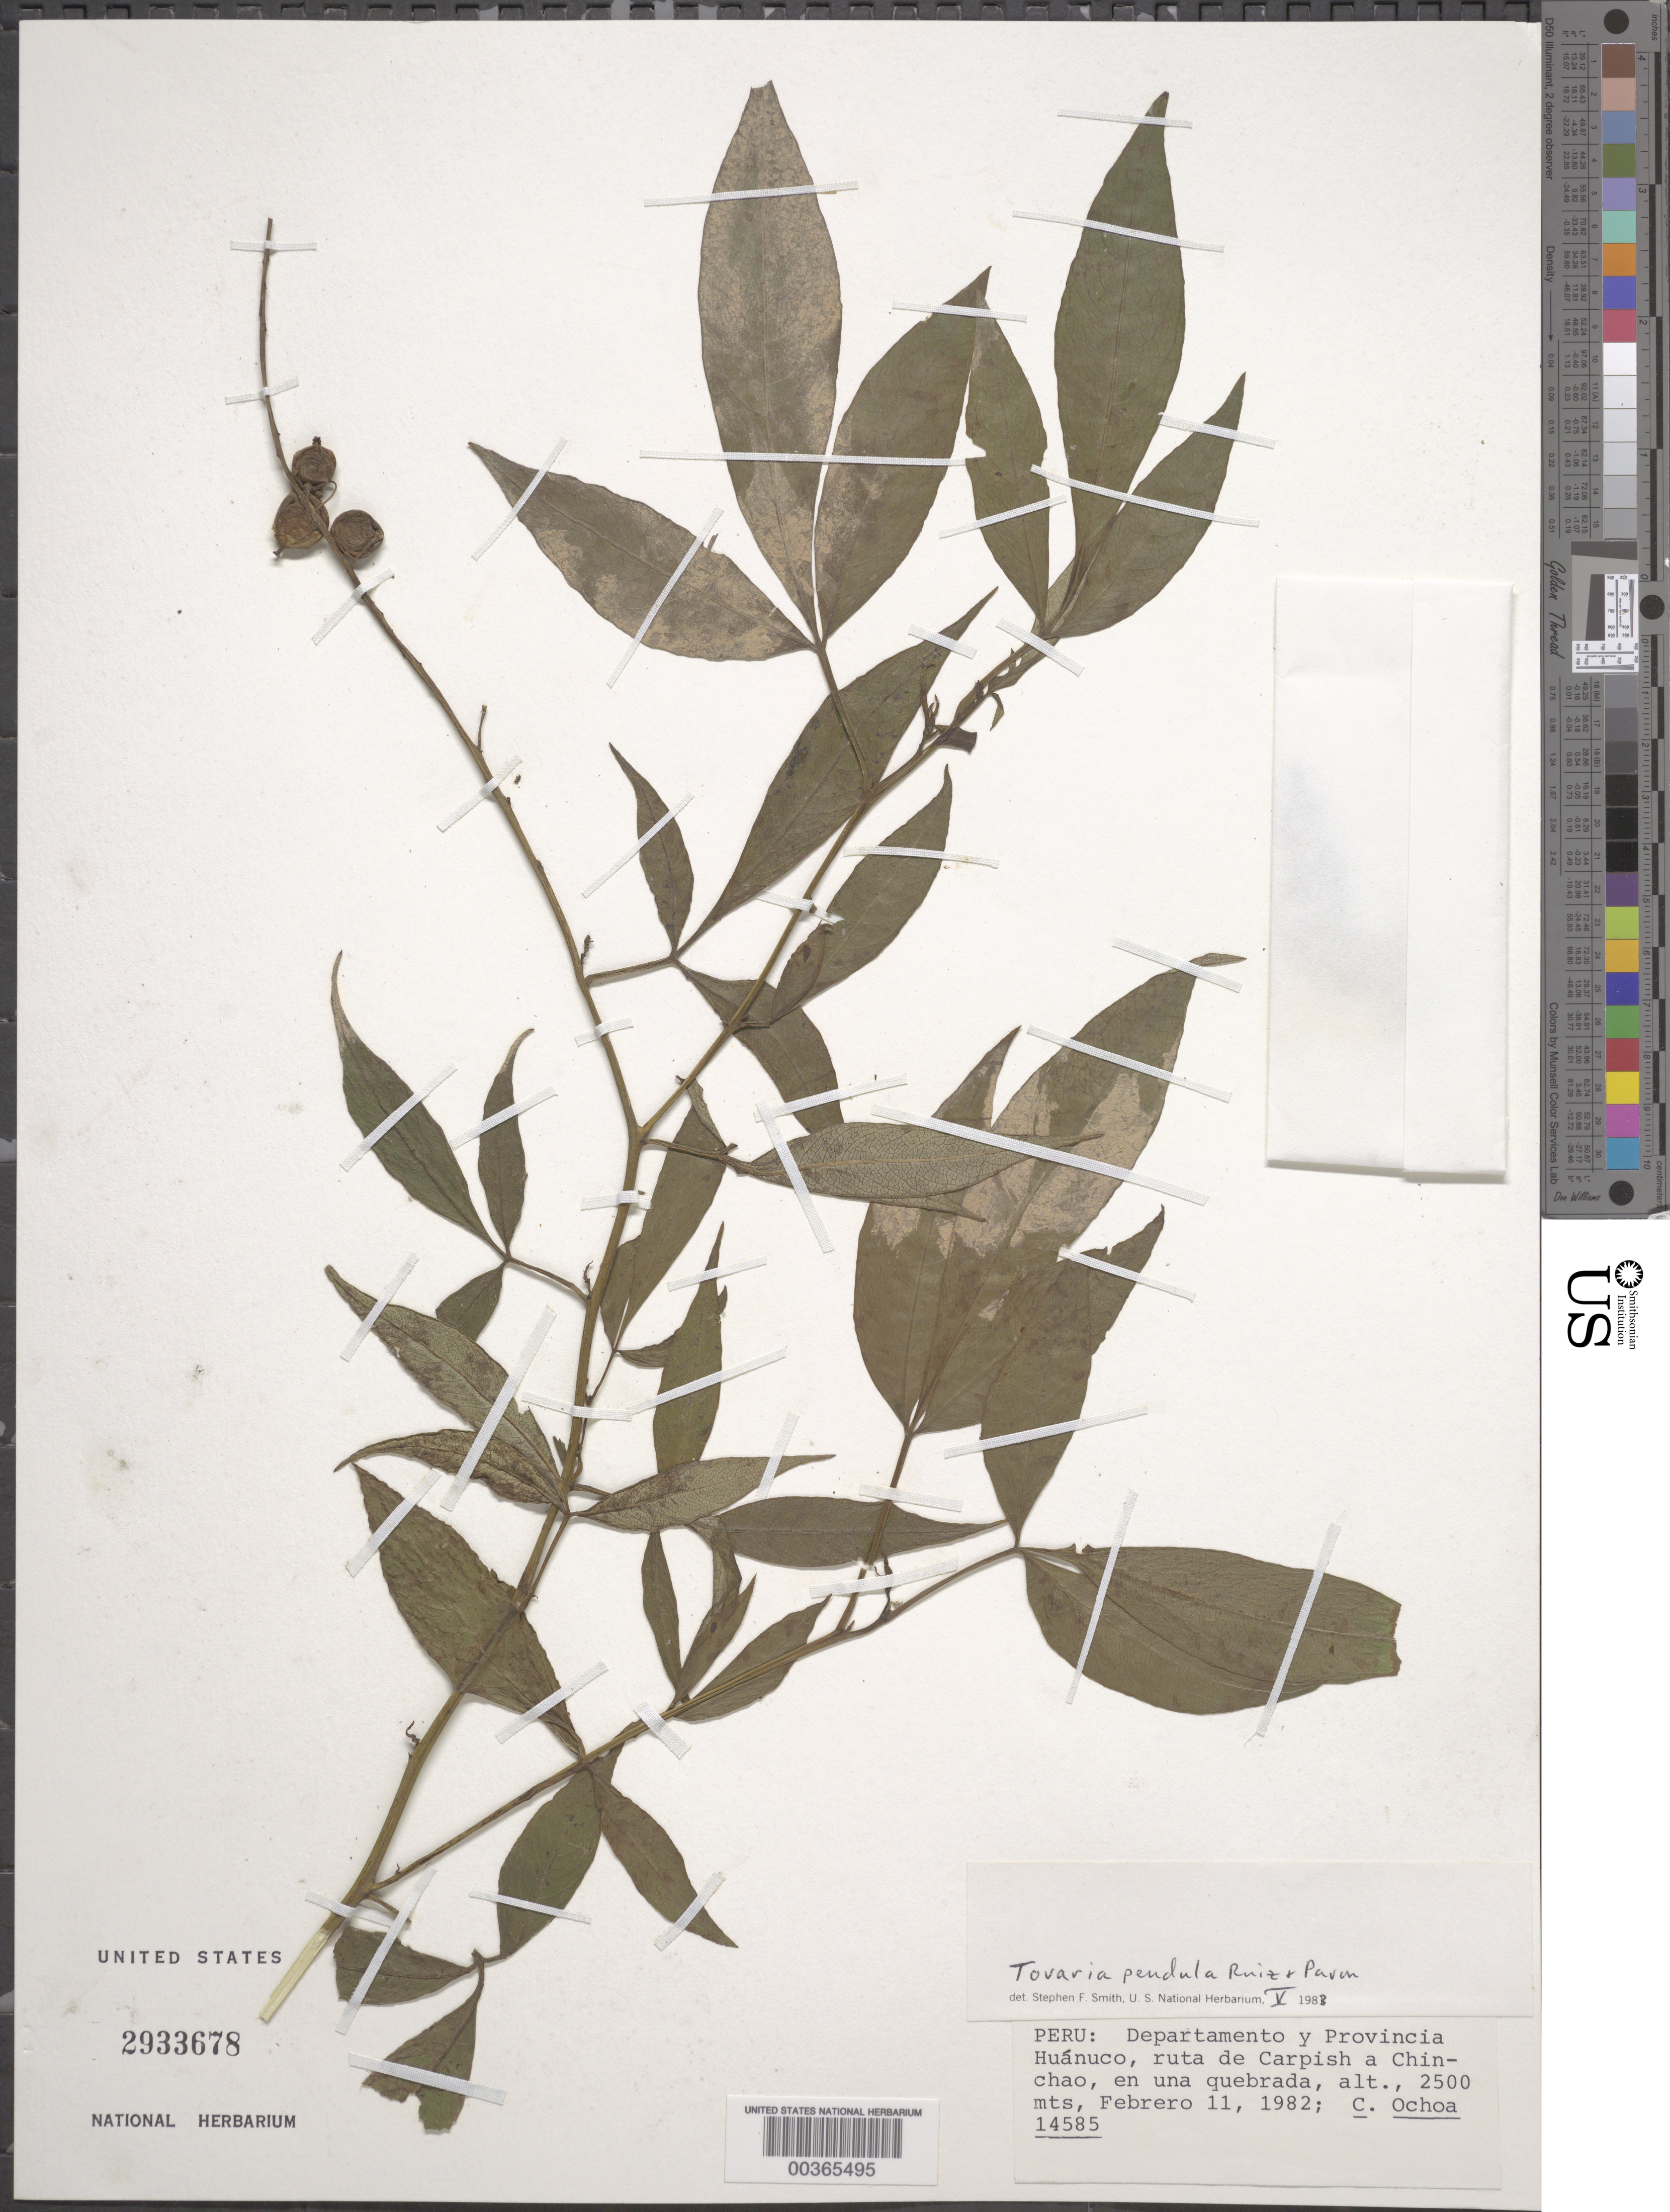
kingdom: Plantae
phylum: Tracheophyta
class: Magnoliopsida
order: Brassicales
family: Tovariaceae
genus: Tovaria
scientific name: Tovaria pendula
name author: Ruiz & Pav.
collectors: C. M. Ochoa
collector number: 14585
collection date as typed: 11 Feb 1982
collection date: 1982-02-11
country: Peru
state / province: Huánuco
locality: ruta de Carpish a Chinchao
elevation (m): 2500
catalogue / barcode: US 2933678